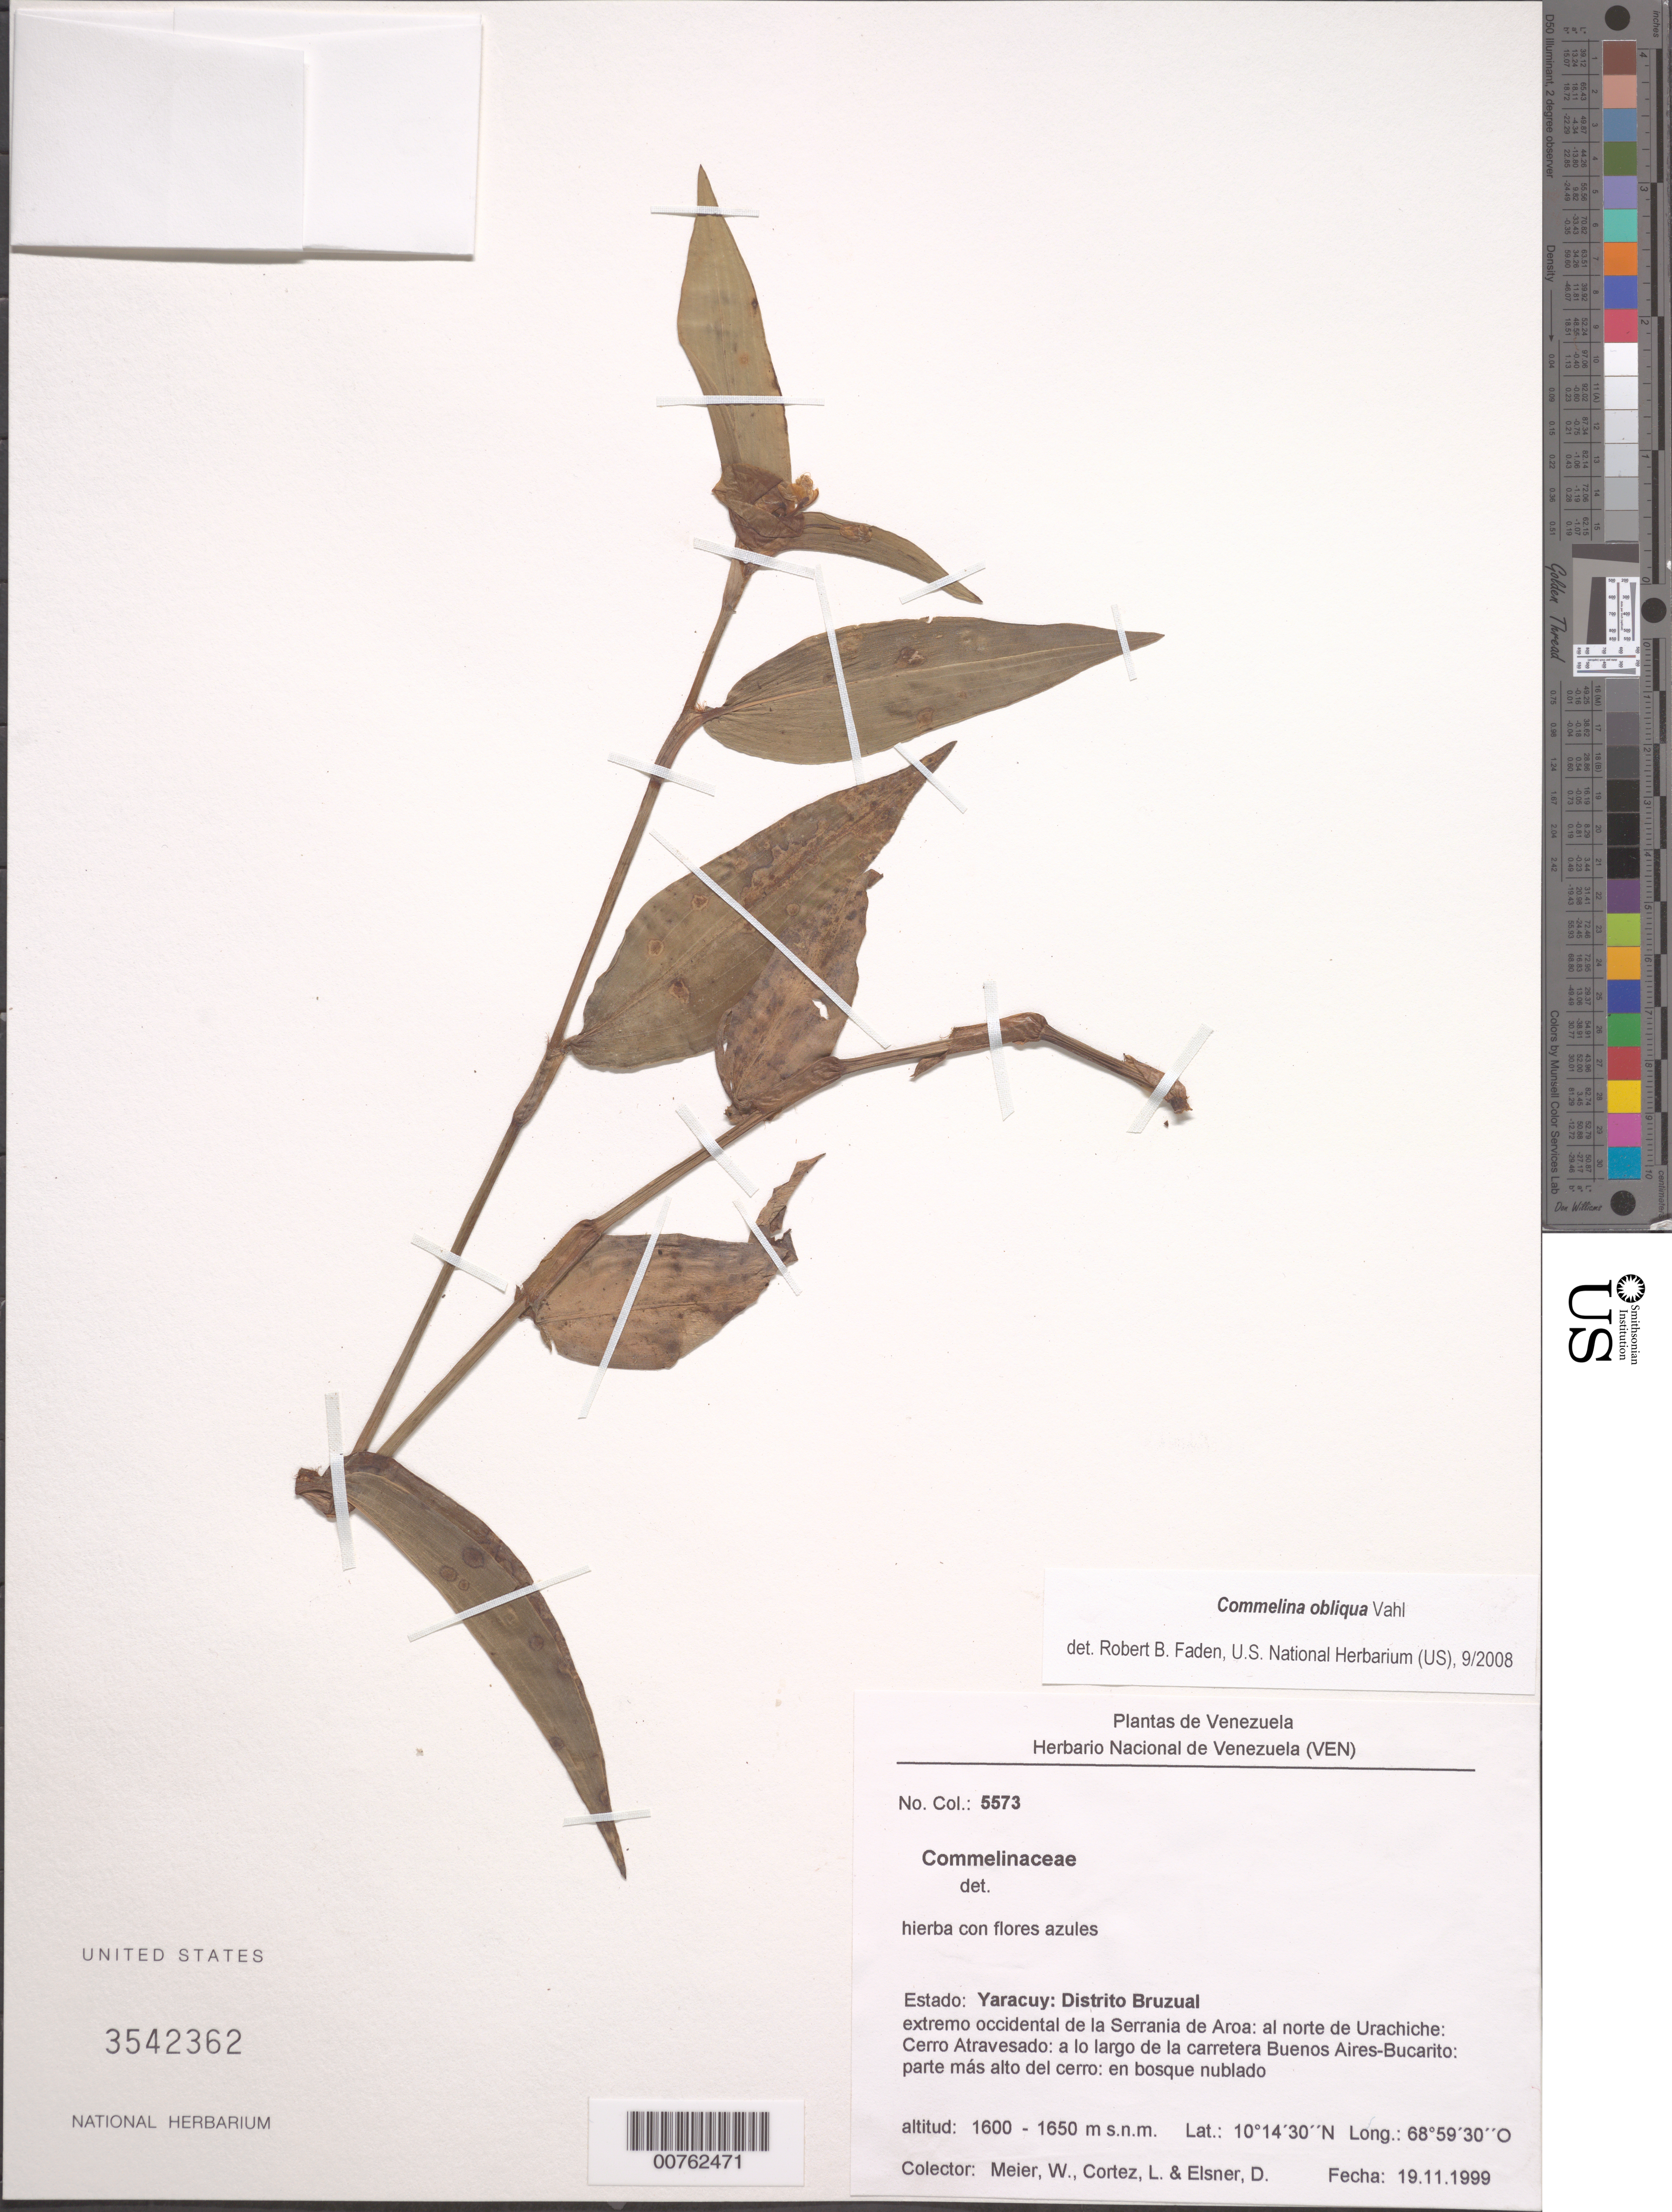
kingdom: Plantae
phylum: Tracheophyta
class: Liliopsida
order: Commelinales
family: Commelinaceae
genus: Commelina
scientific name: Commelina obliqua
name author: Vahl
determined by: Faden, Robert B., (US), Smithsonian Institution - National Museum of Natural History (UNITED STATES)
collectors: W. Meier, L. Cortéz & D. Elsner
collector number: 5573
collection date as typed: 19 Nov 1999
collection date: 1999-11-19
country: Venezuela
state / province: Yaracuy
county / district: Bruzual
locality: extremo occidental de la Serrania de Aroa: al norte de Urachiche: Cerro Atravesado: a lo largo de la carretera Buenos Aires-Bucarito: parte mas alto del cerro: en bosque nublado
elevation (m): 1600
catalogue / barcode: US 3542362